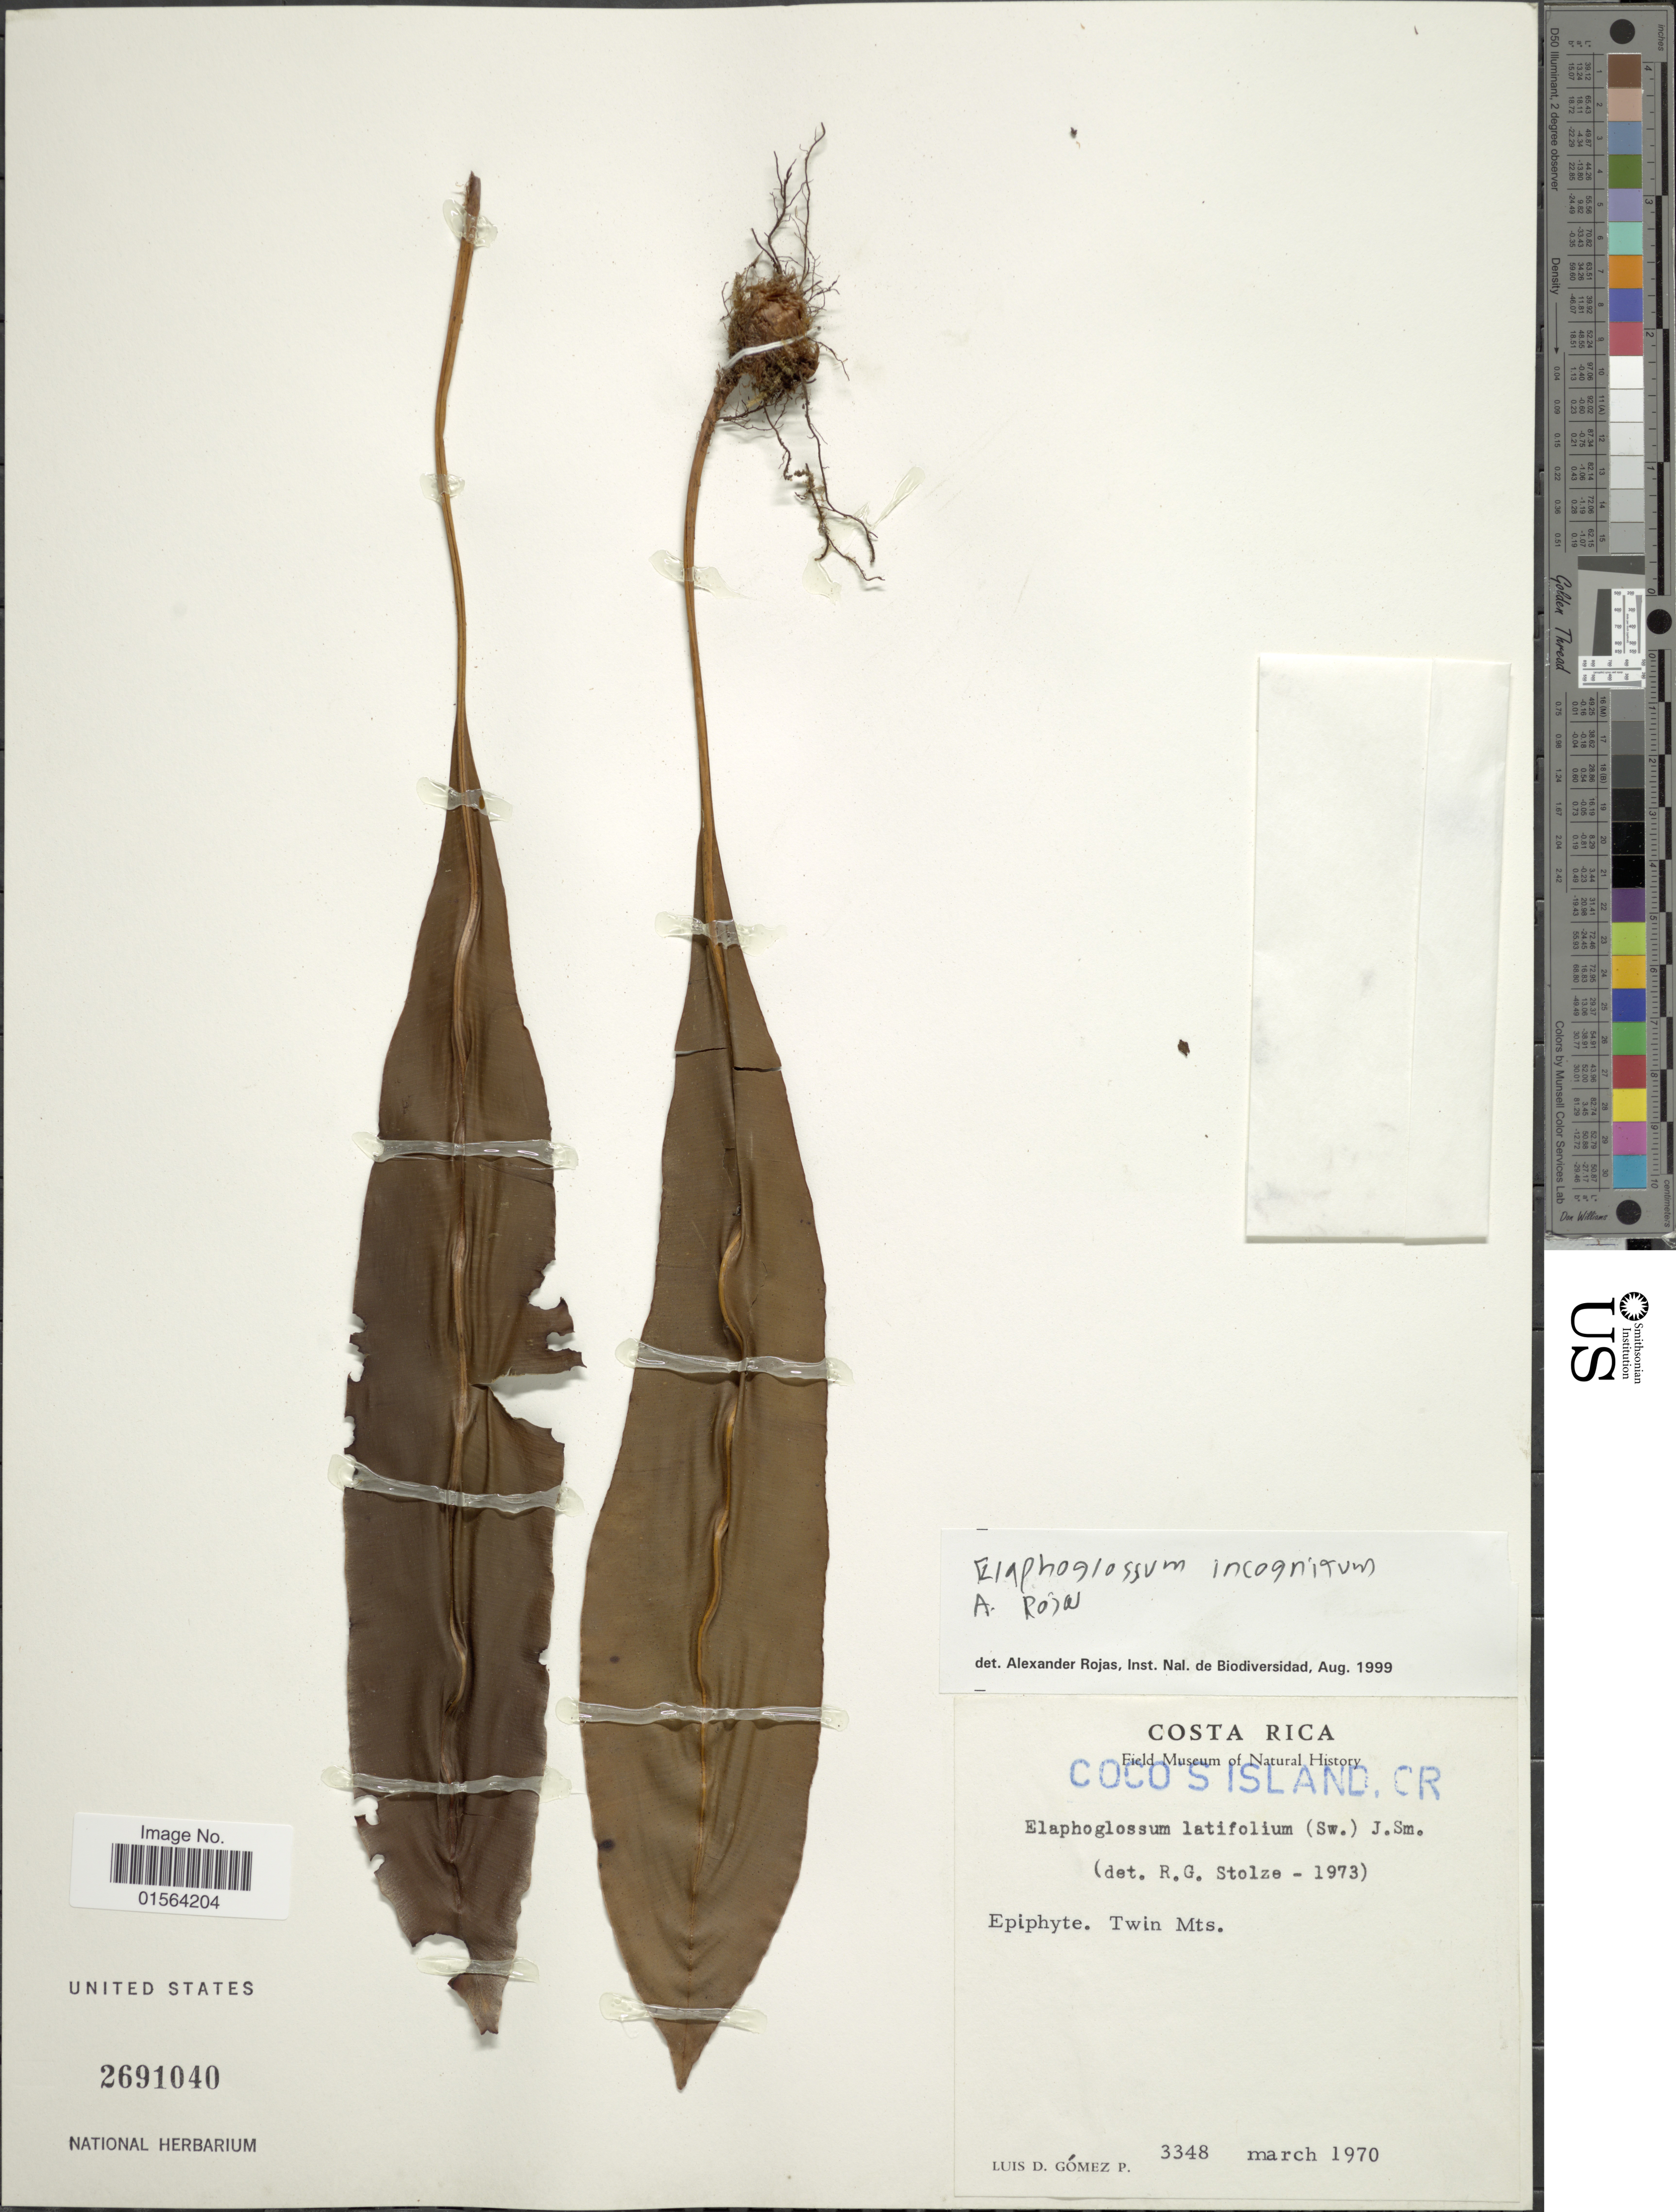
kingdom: Plantae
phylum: Tracheophyta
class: Polypodiopsida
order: Polypodiales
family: Dryopteridaceae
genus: Elaphoglossum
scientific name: Elaphoglossum latifolium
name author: (Sw.) J. Sm.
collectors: L. D. Gómez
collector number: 3348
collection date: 1970-03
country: Costa Rica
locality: Twin Mts.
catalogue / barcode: US 2691040